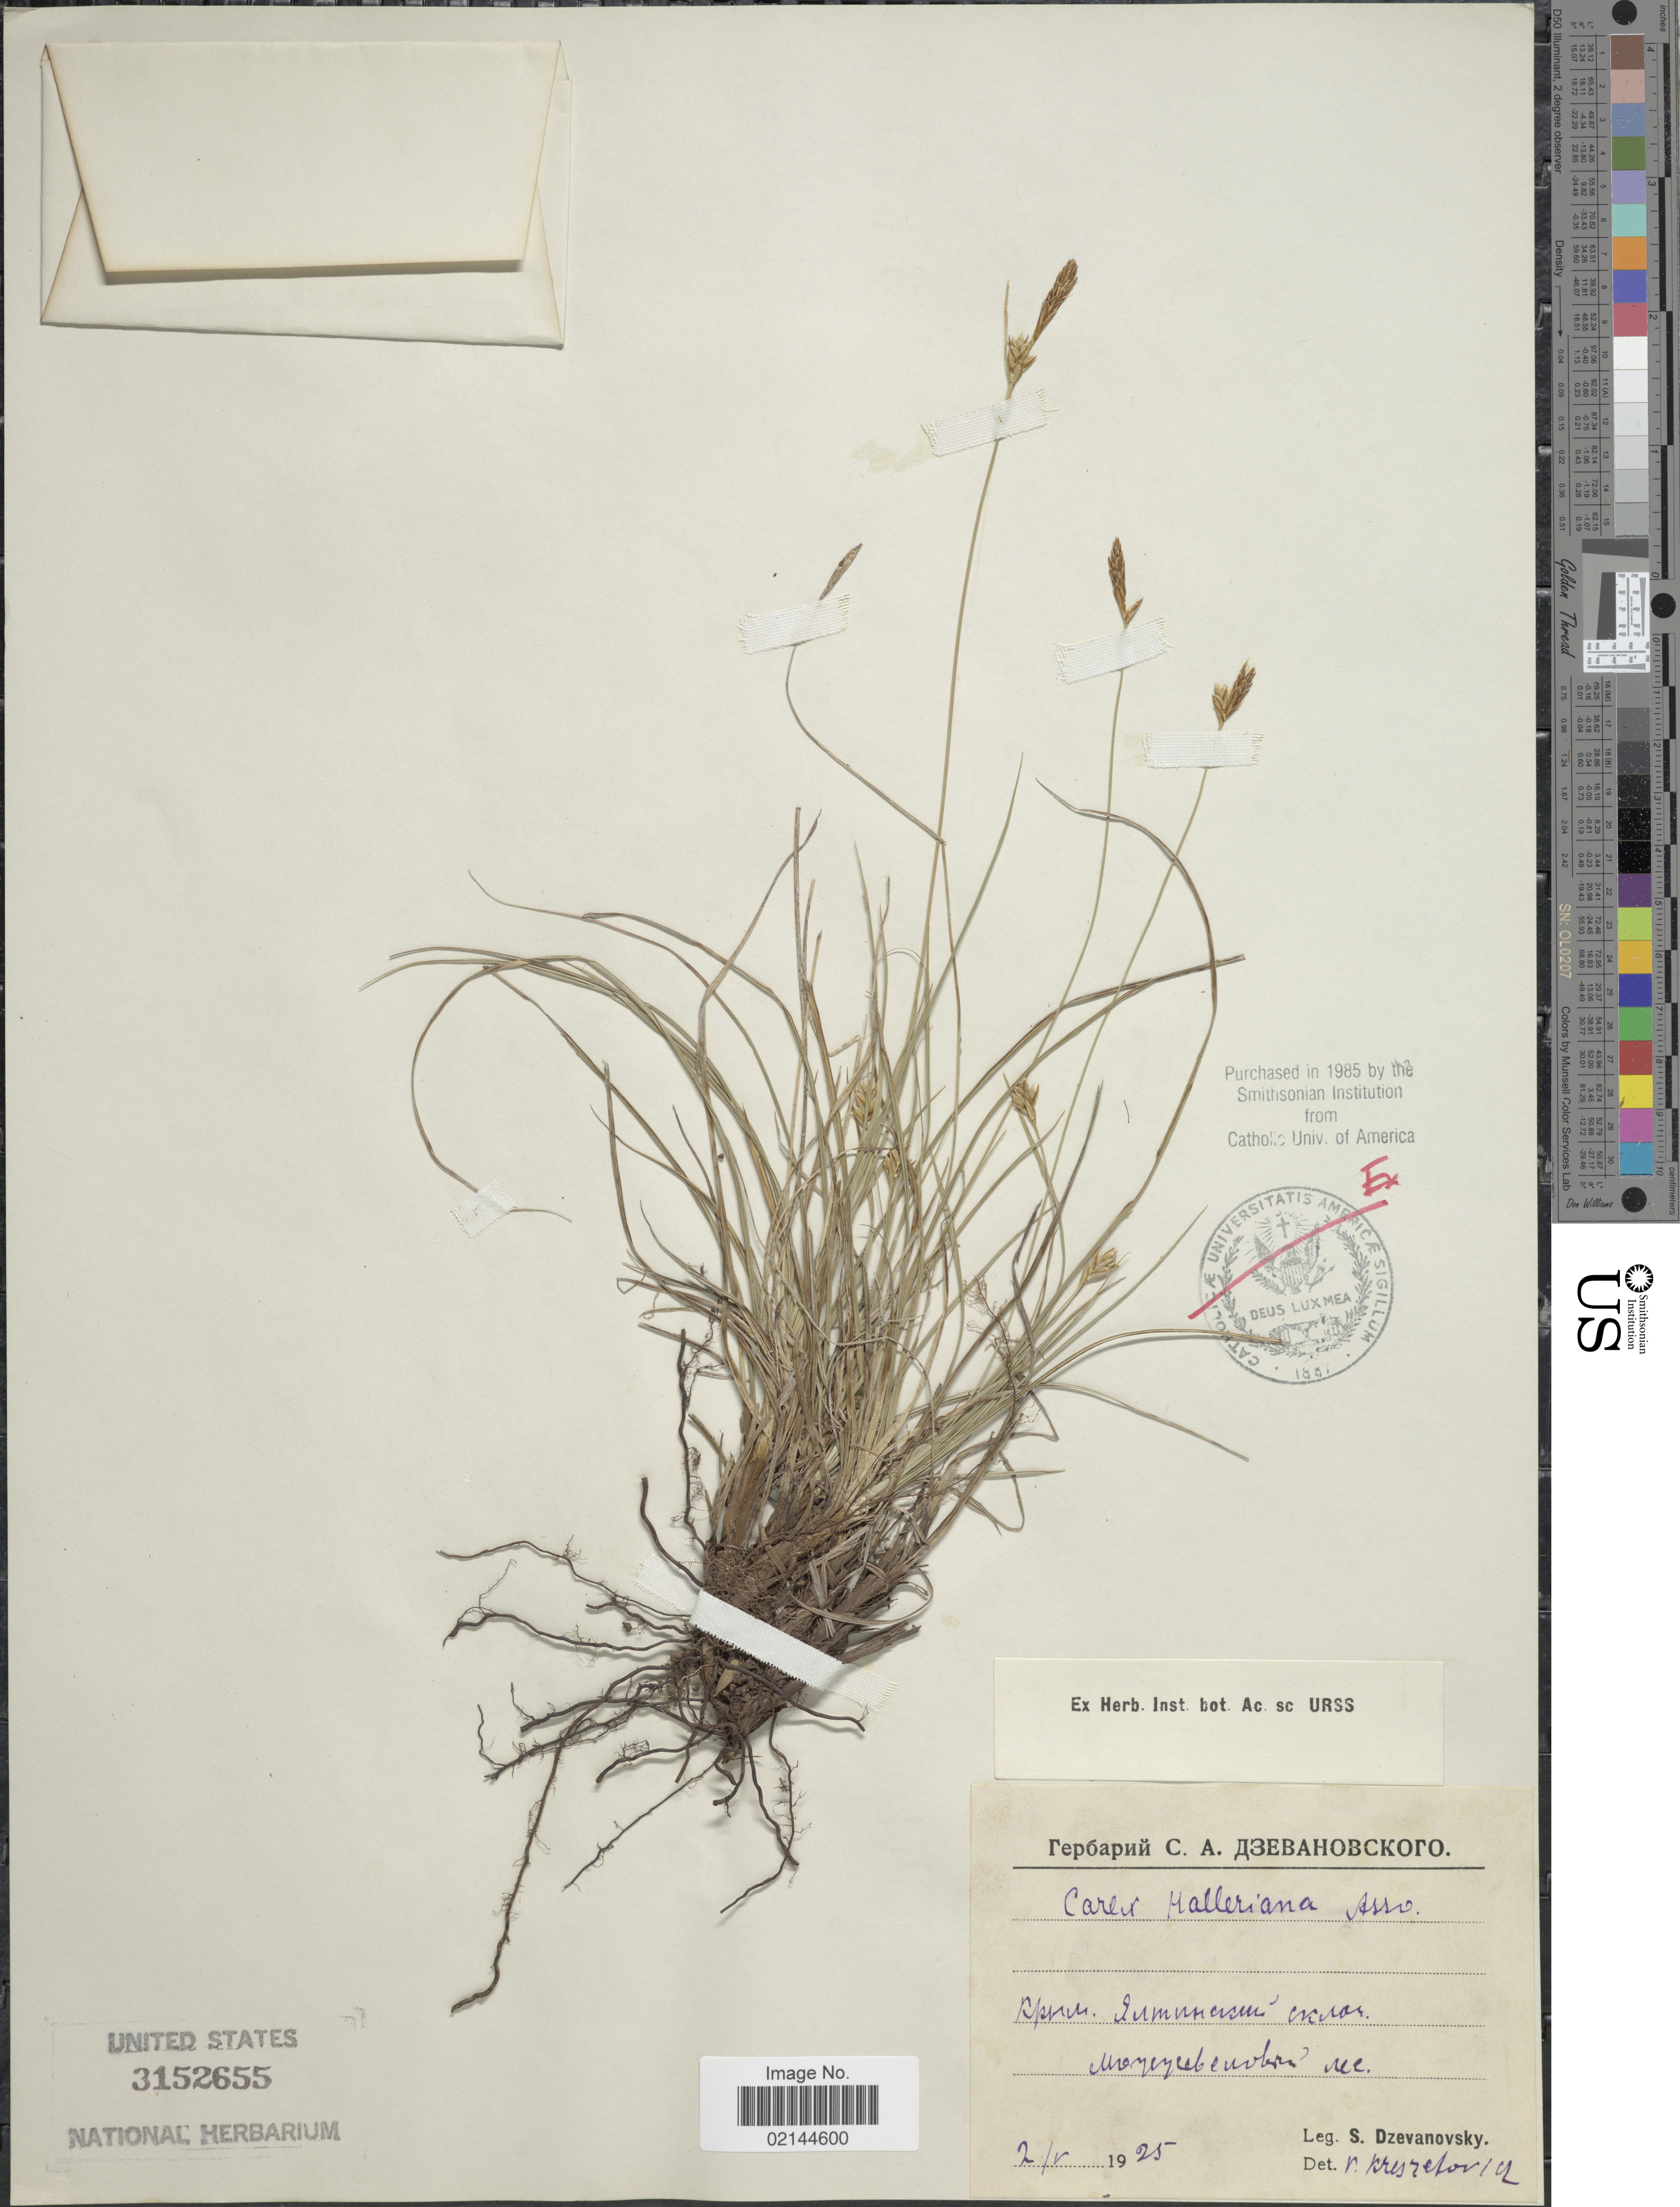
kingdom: Plantae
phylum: Tracheophyta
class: Liliopsida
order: Poales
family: Cyperaceae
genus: Carex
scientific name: Carex halleriana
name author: Asso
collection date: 1925-05-02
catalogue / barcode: US 3152655